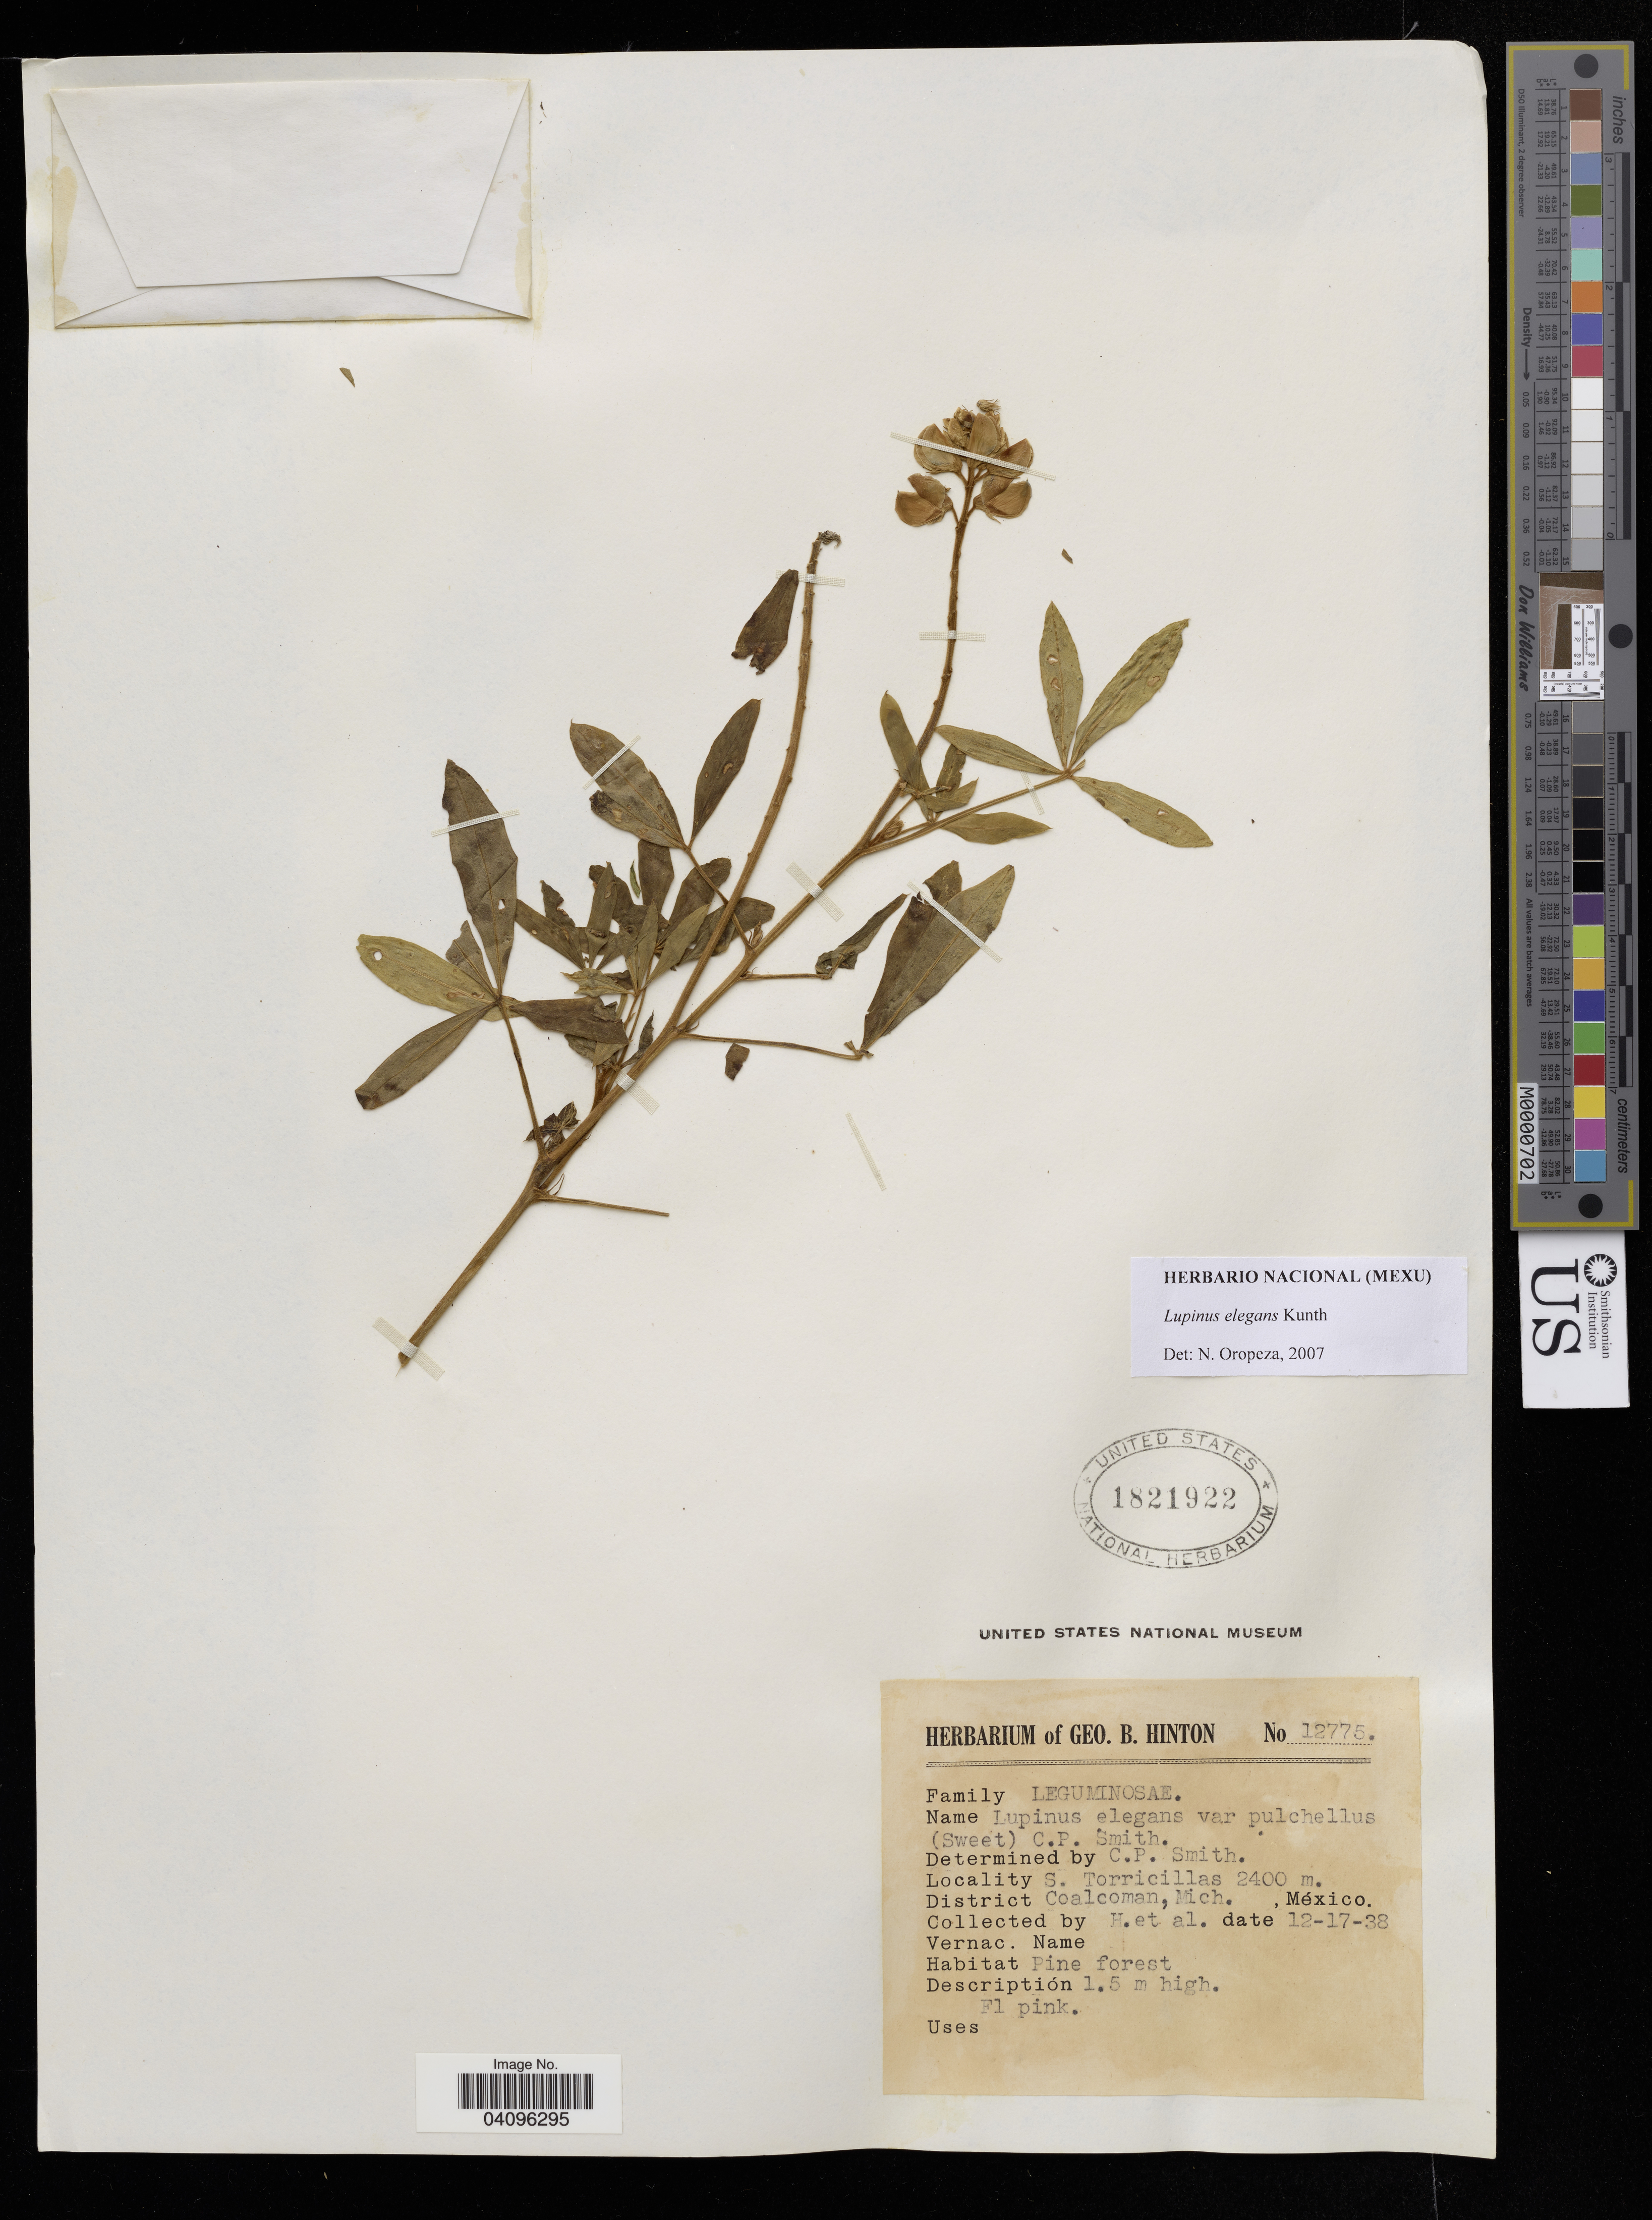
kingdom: Plantae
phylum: Tracheophyta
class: Magnoliopsida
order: Fabales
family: Fabaceae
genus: Lupinus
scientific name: Lupinus elegans var. pulchellus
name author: (Sweet) C.P. Sm.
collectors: G. B. Hinton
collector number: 12775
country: Mexico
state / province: Michoacán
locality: S. Torricillas, Coalcoman, Mich.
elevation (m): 2400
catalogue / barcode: US 1821922